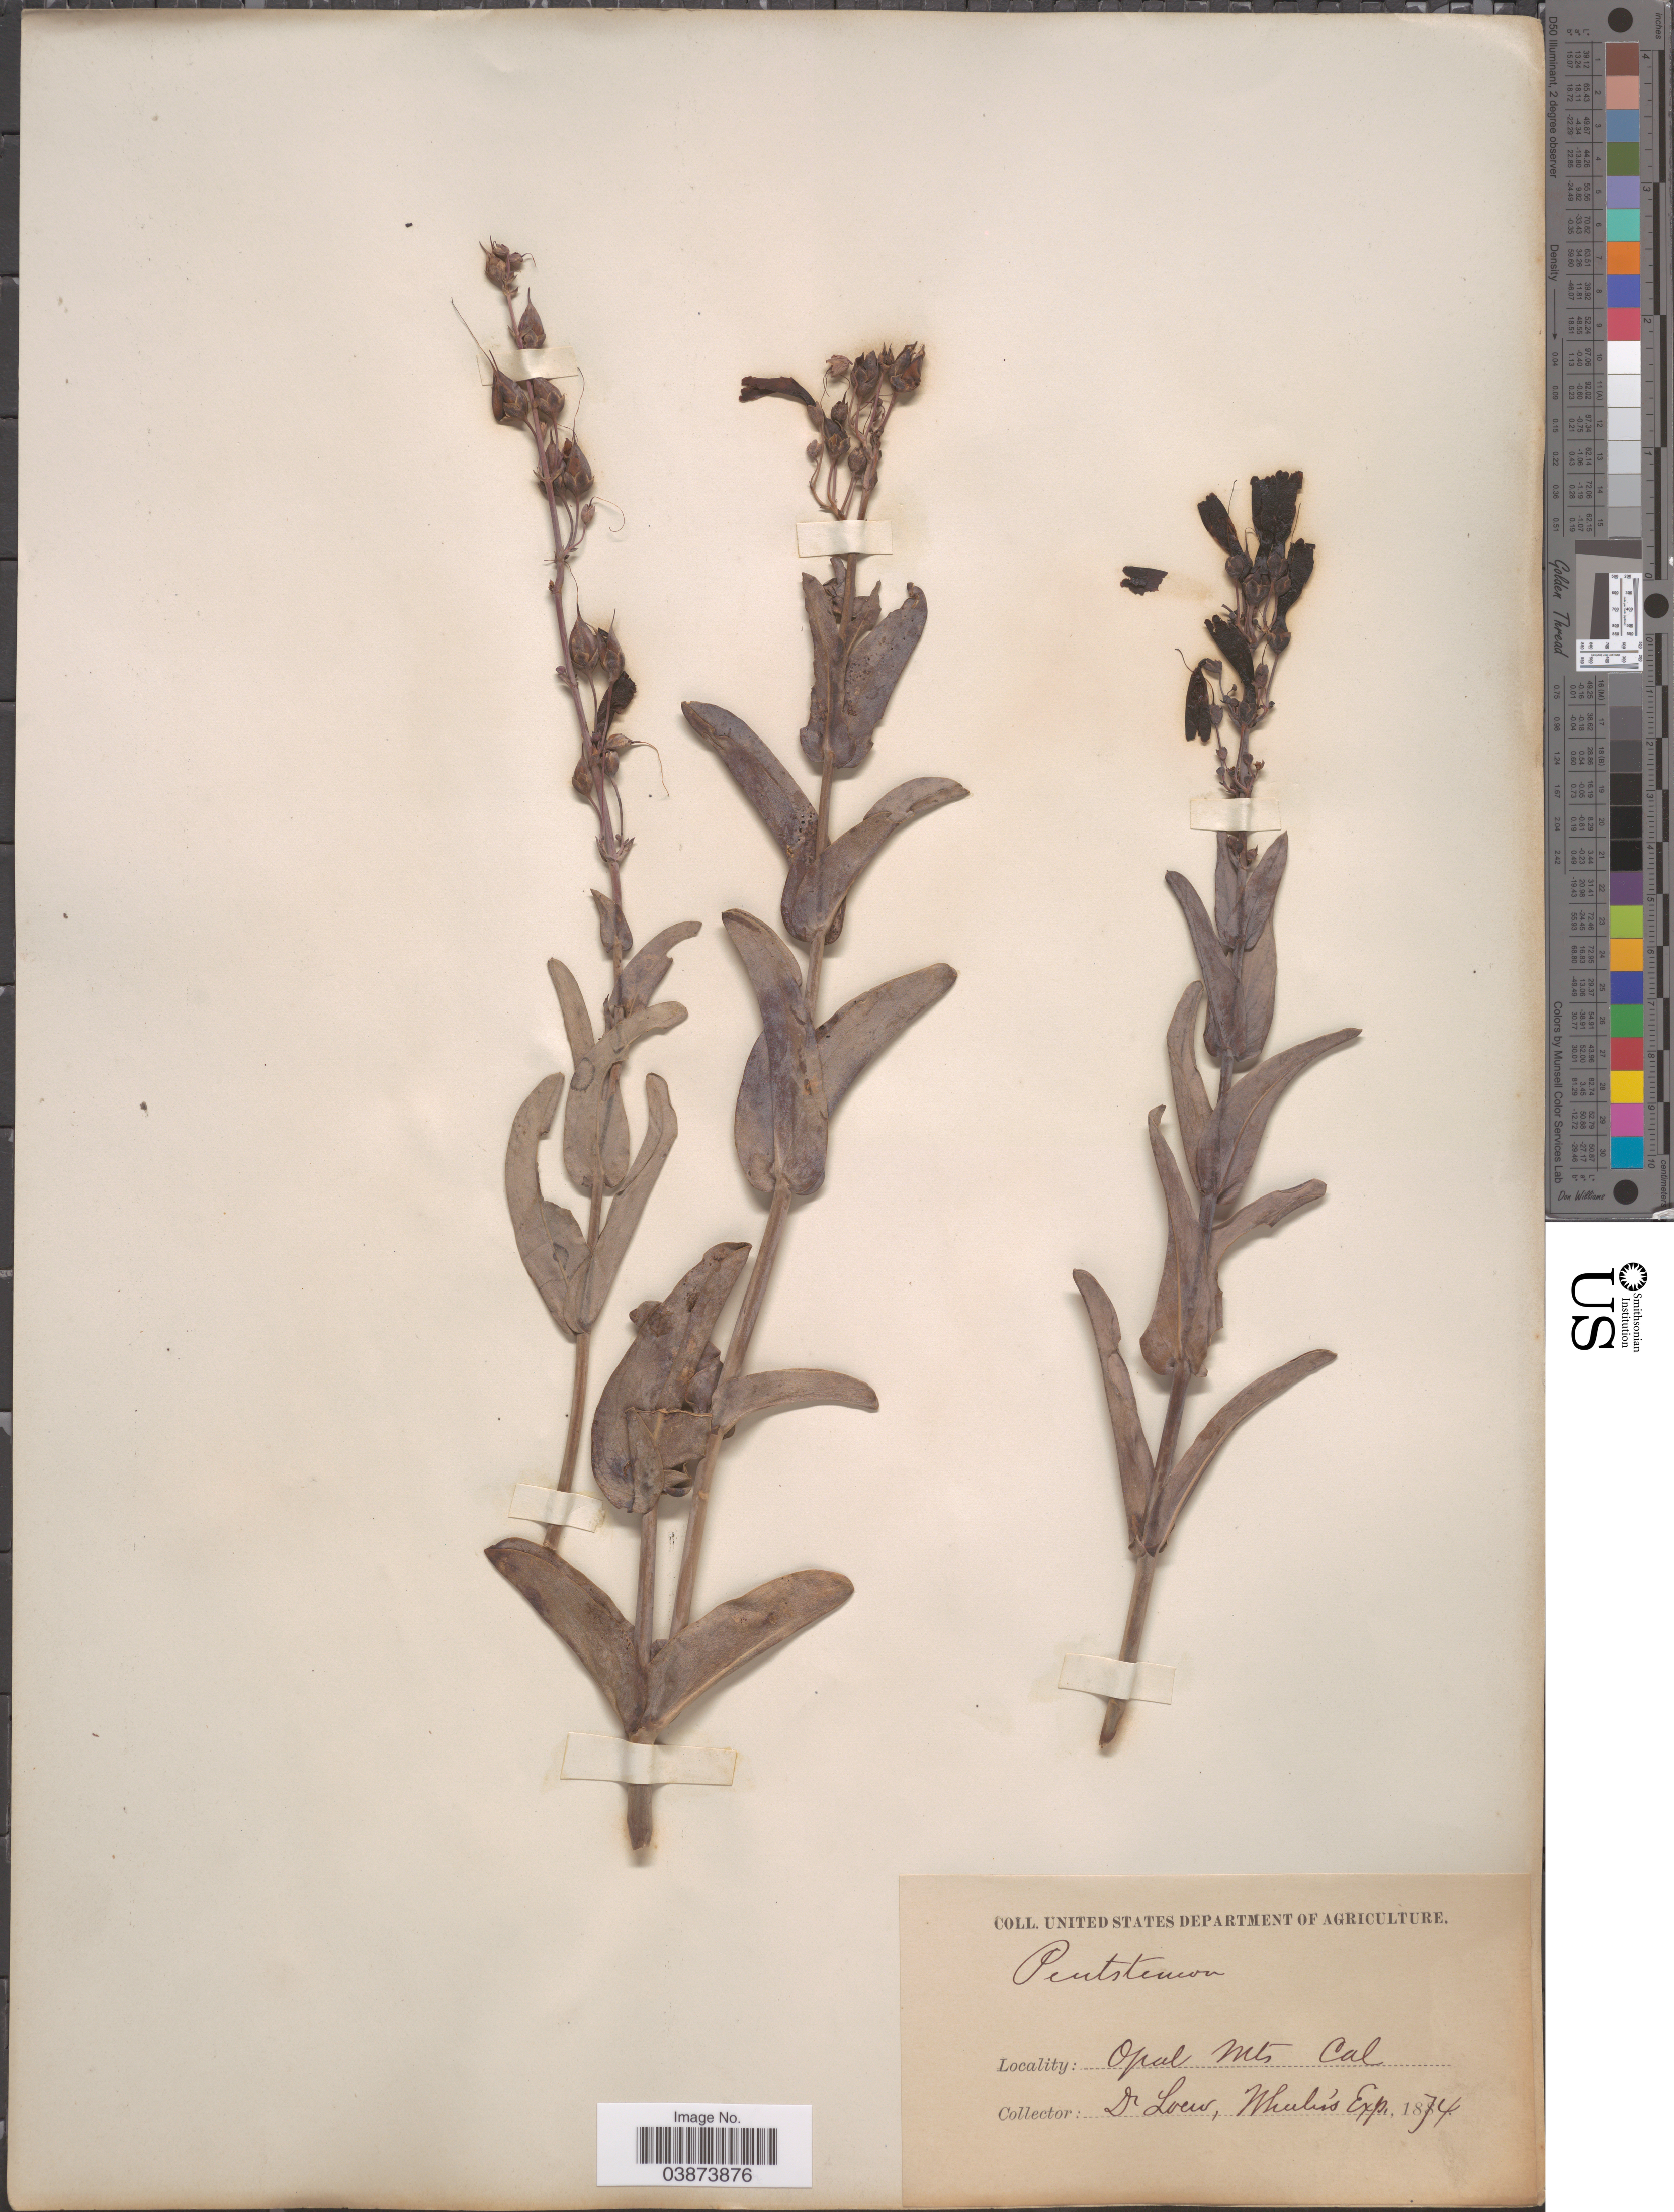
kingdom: Plantae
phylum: Tracheophyta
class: Magnoliopsida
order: Lamiales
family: Plantaginaceae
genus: Penstemon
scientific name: Penstemon centranthifolius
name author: Benth.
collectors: Loew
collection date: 1874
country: United States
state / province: California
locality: Opal Mts.